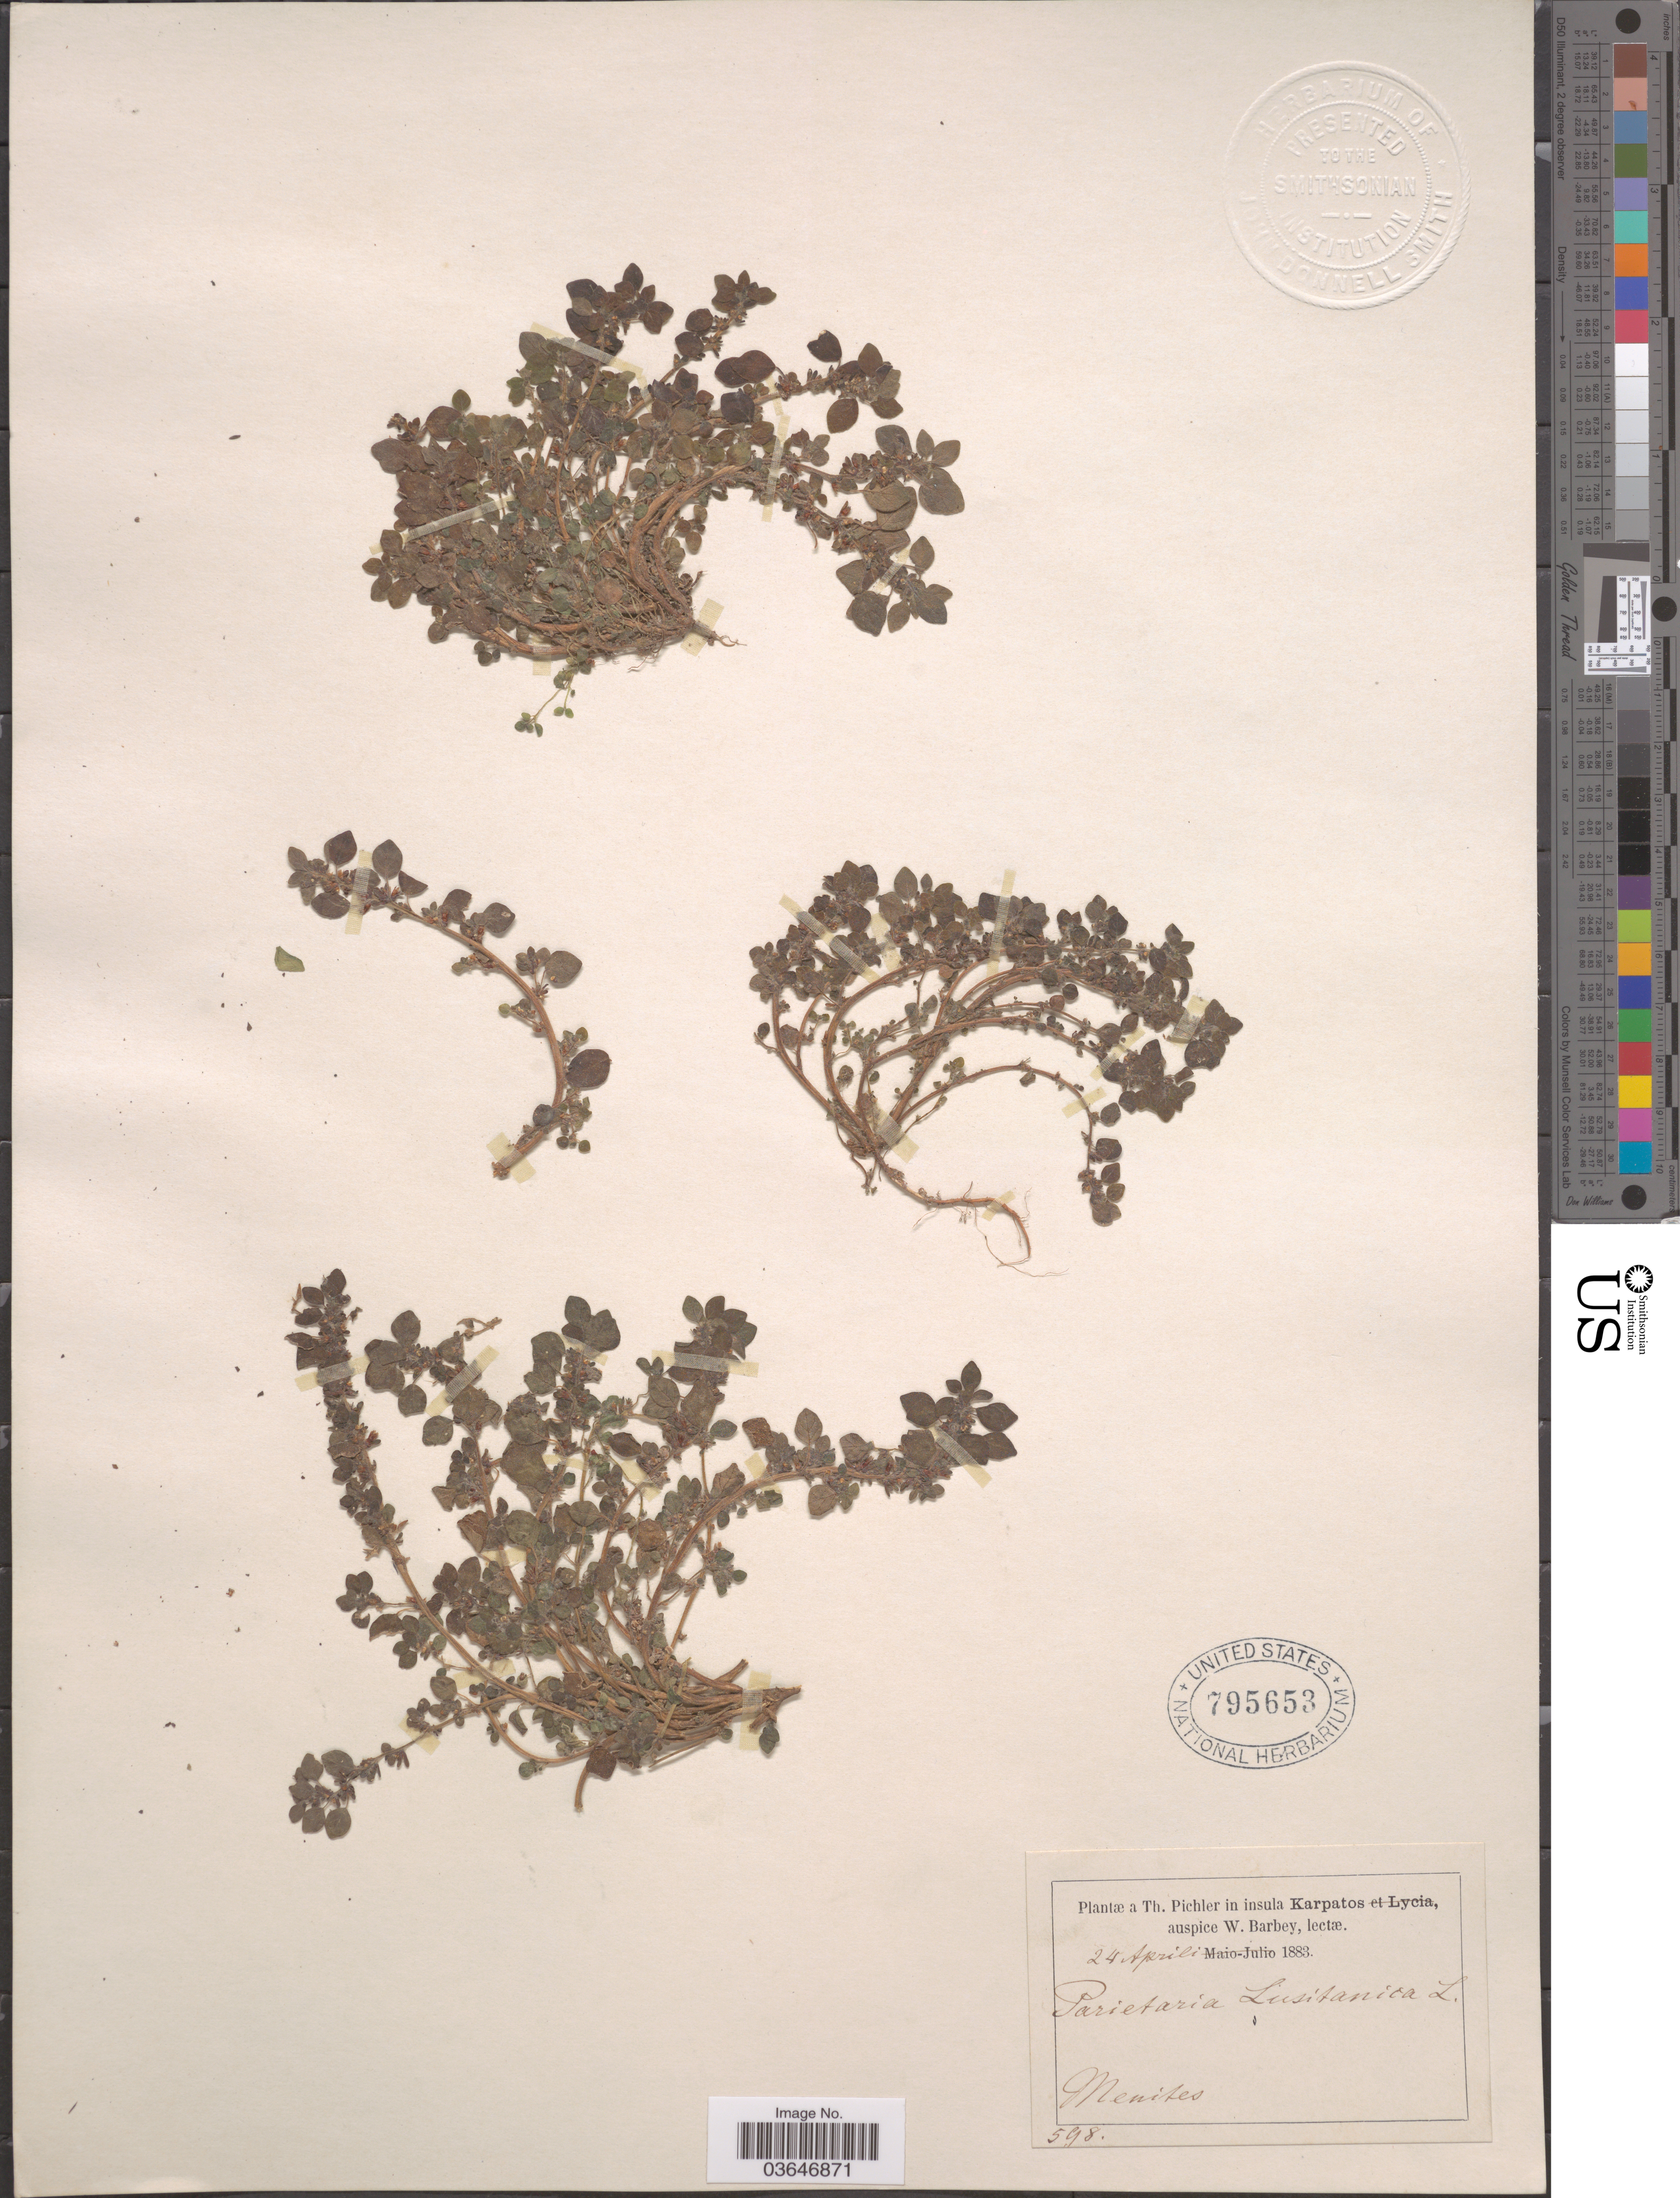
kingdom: Plantae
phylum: Tracheophyta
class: Magnoliopsida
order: Rosales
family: Urticaceae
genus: Parietaria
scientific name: Parietaria lusitanica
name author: L.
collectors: T. Pichler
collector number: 598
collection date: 1883-04-24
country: Greece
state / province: South Aegean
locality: Insula Karpatos. Menites.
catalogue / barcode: US 795653